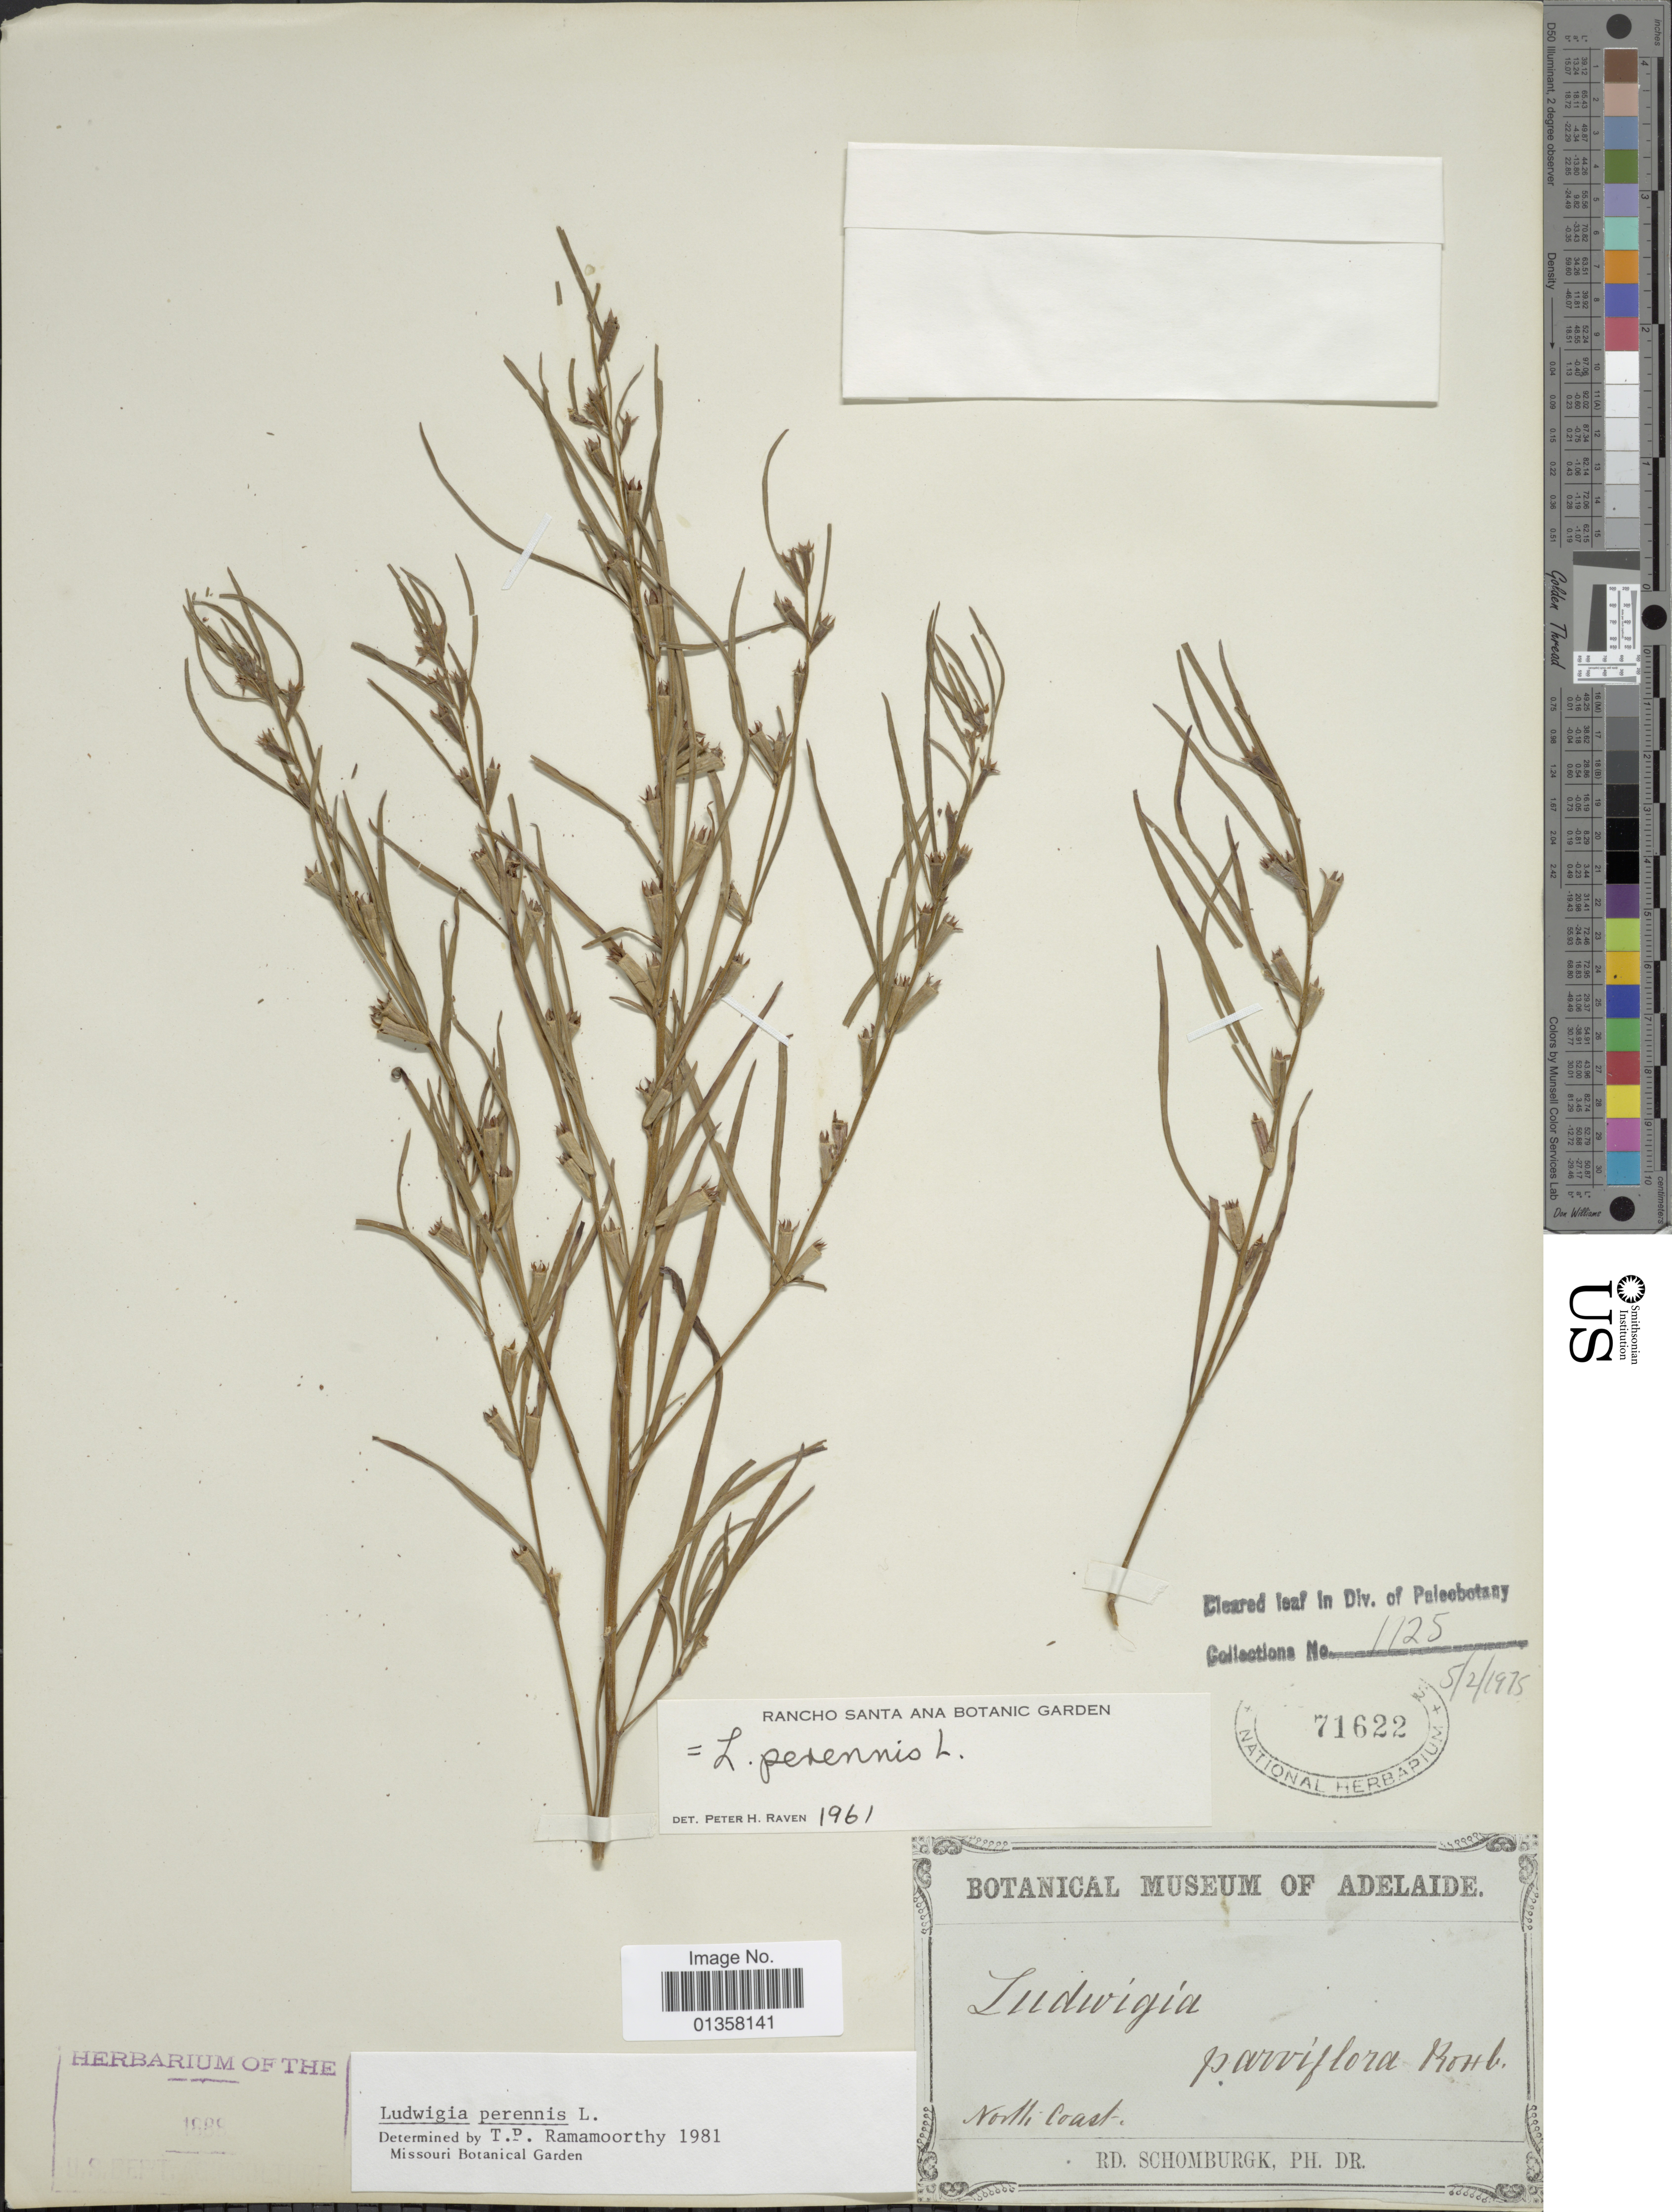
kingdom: Plantae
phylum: Tracheophyta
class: Magnoliopsida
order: Myrtales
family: Onagraceae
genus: Ludwigia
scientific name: Ludwigia perennis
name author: L.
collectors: R. Schomburgk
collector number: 1125*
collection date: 1975-02-05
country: Australia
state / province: Western Australia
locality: North Coast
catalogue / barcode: US 71622